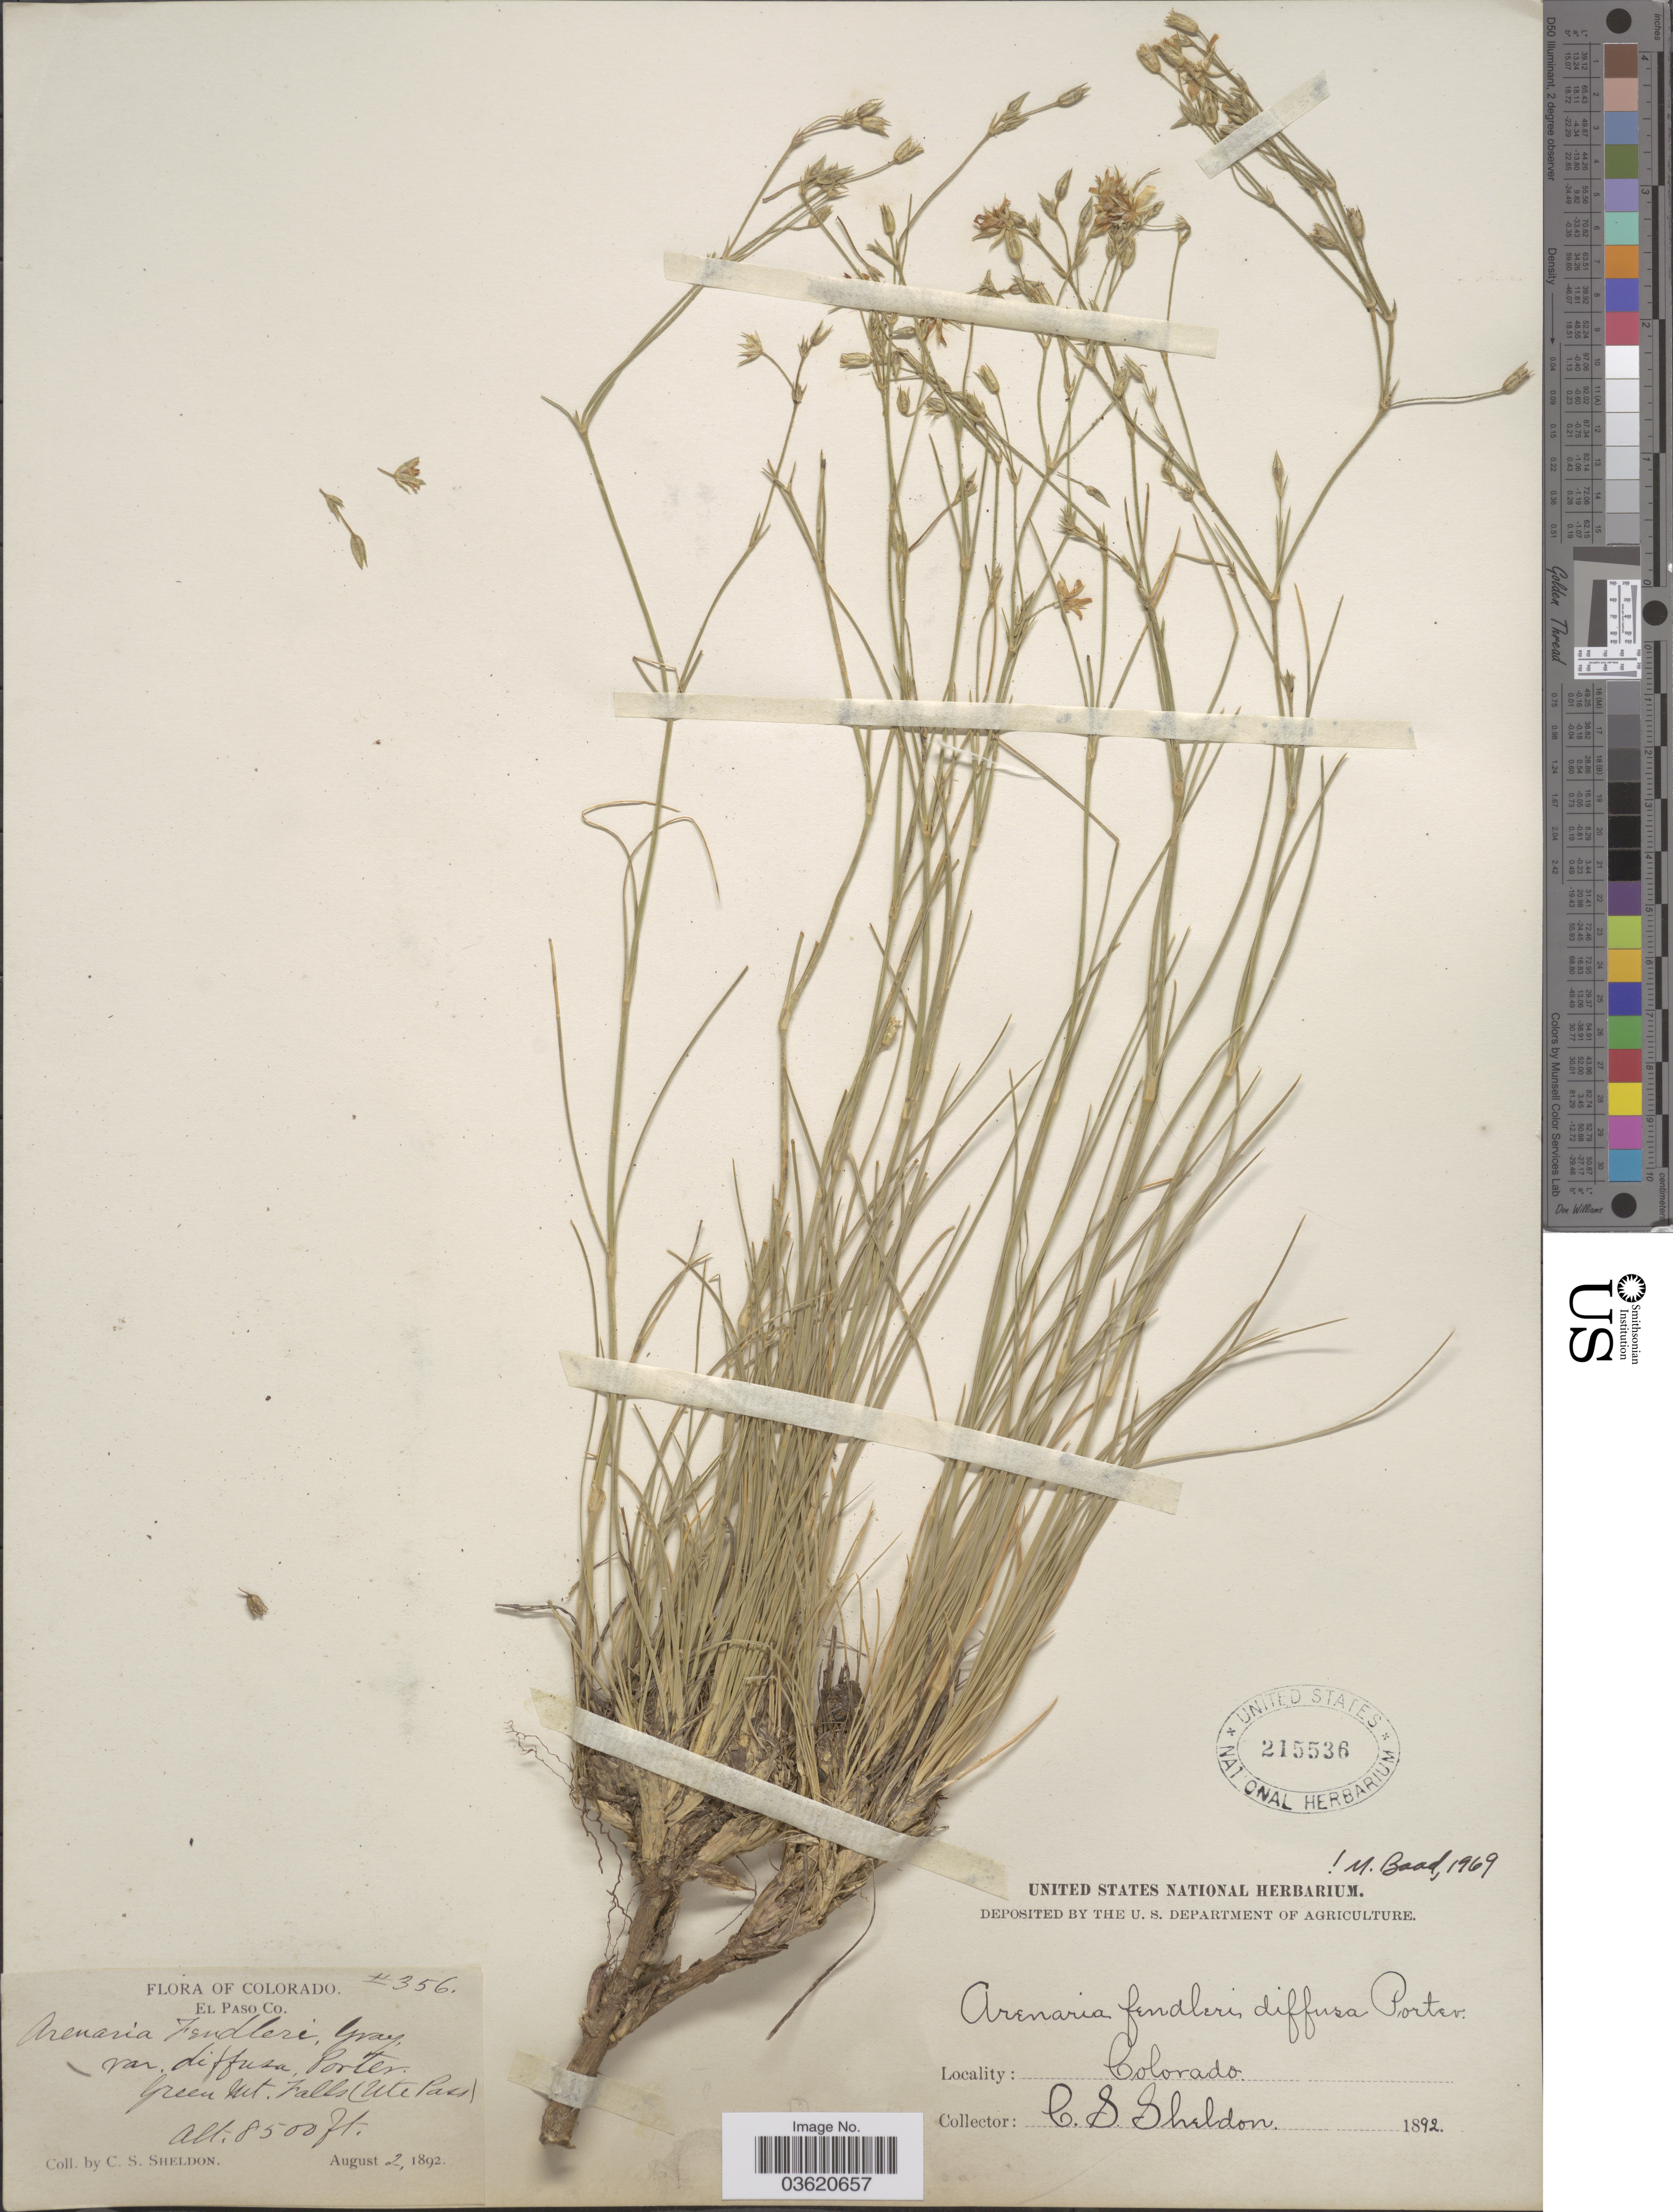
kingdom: Plantae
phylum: Tracheophyta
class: Magnoliopsida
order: Caryophyllales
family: Caryophyllaceae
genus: Eremogone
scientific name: Eremogone fendleri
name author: (A. Gray) Ikonn.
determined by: U.S. National Herbarium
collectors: C. S. Sheldon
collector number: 356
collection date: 1892-08-02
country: United States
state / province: Colorado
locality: El Paso Co. Green Mt. Falls (Ute Pass).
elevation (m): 2591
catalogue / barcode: US 215536